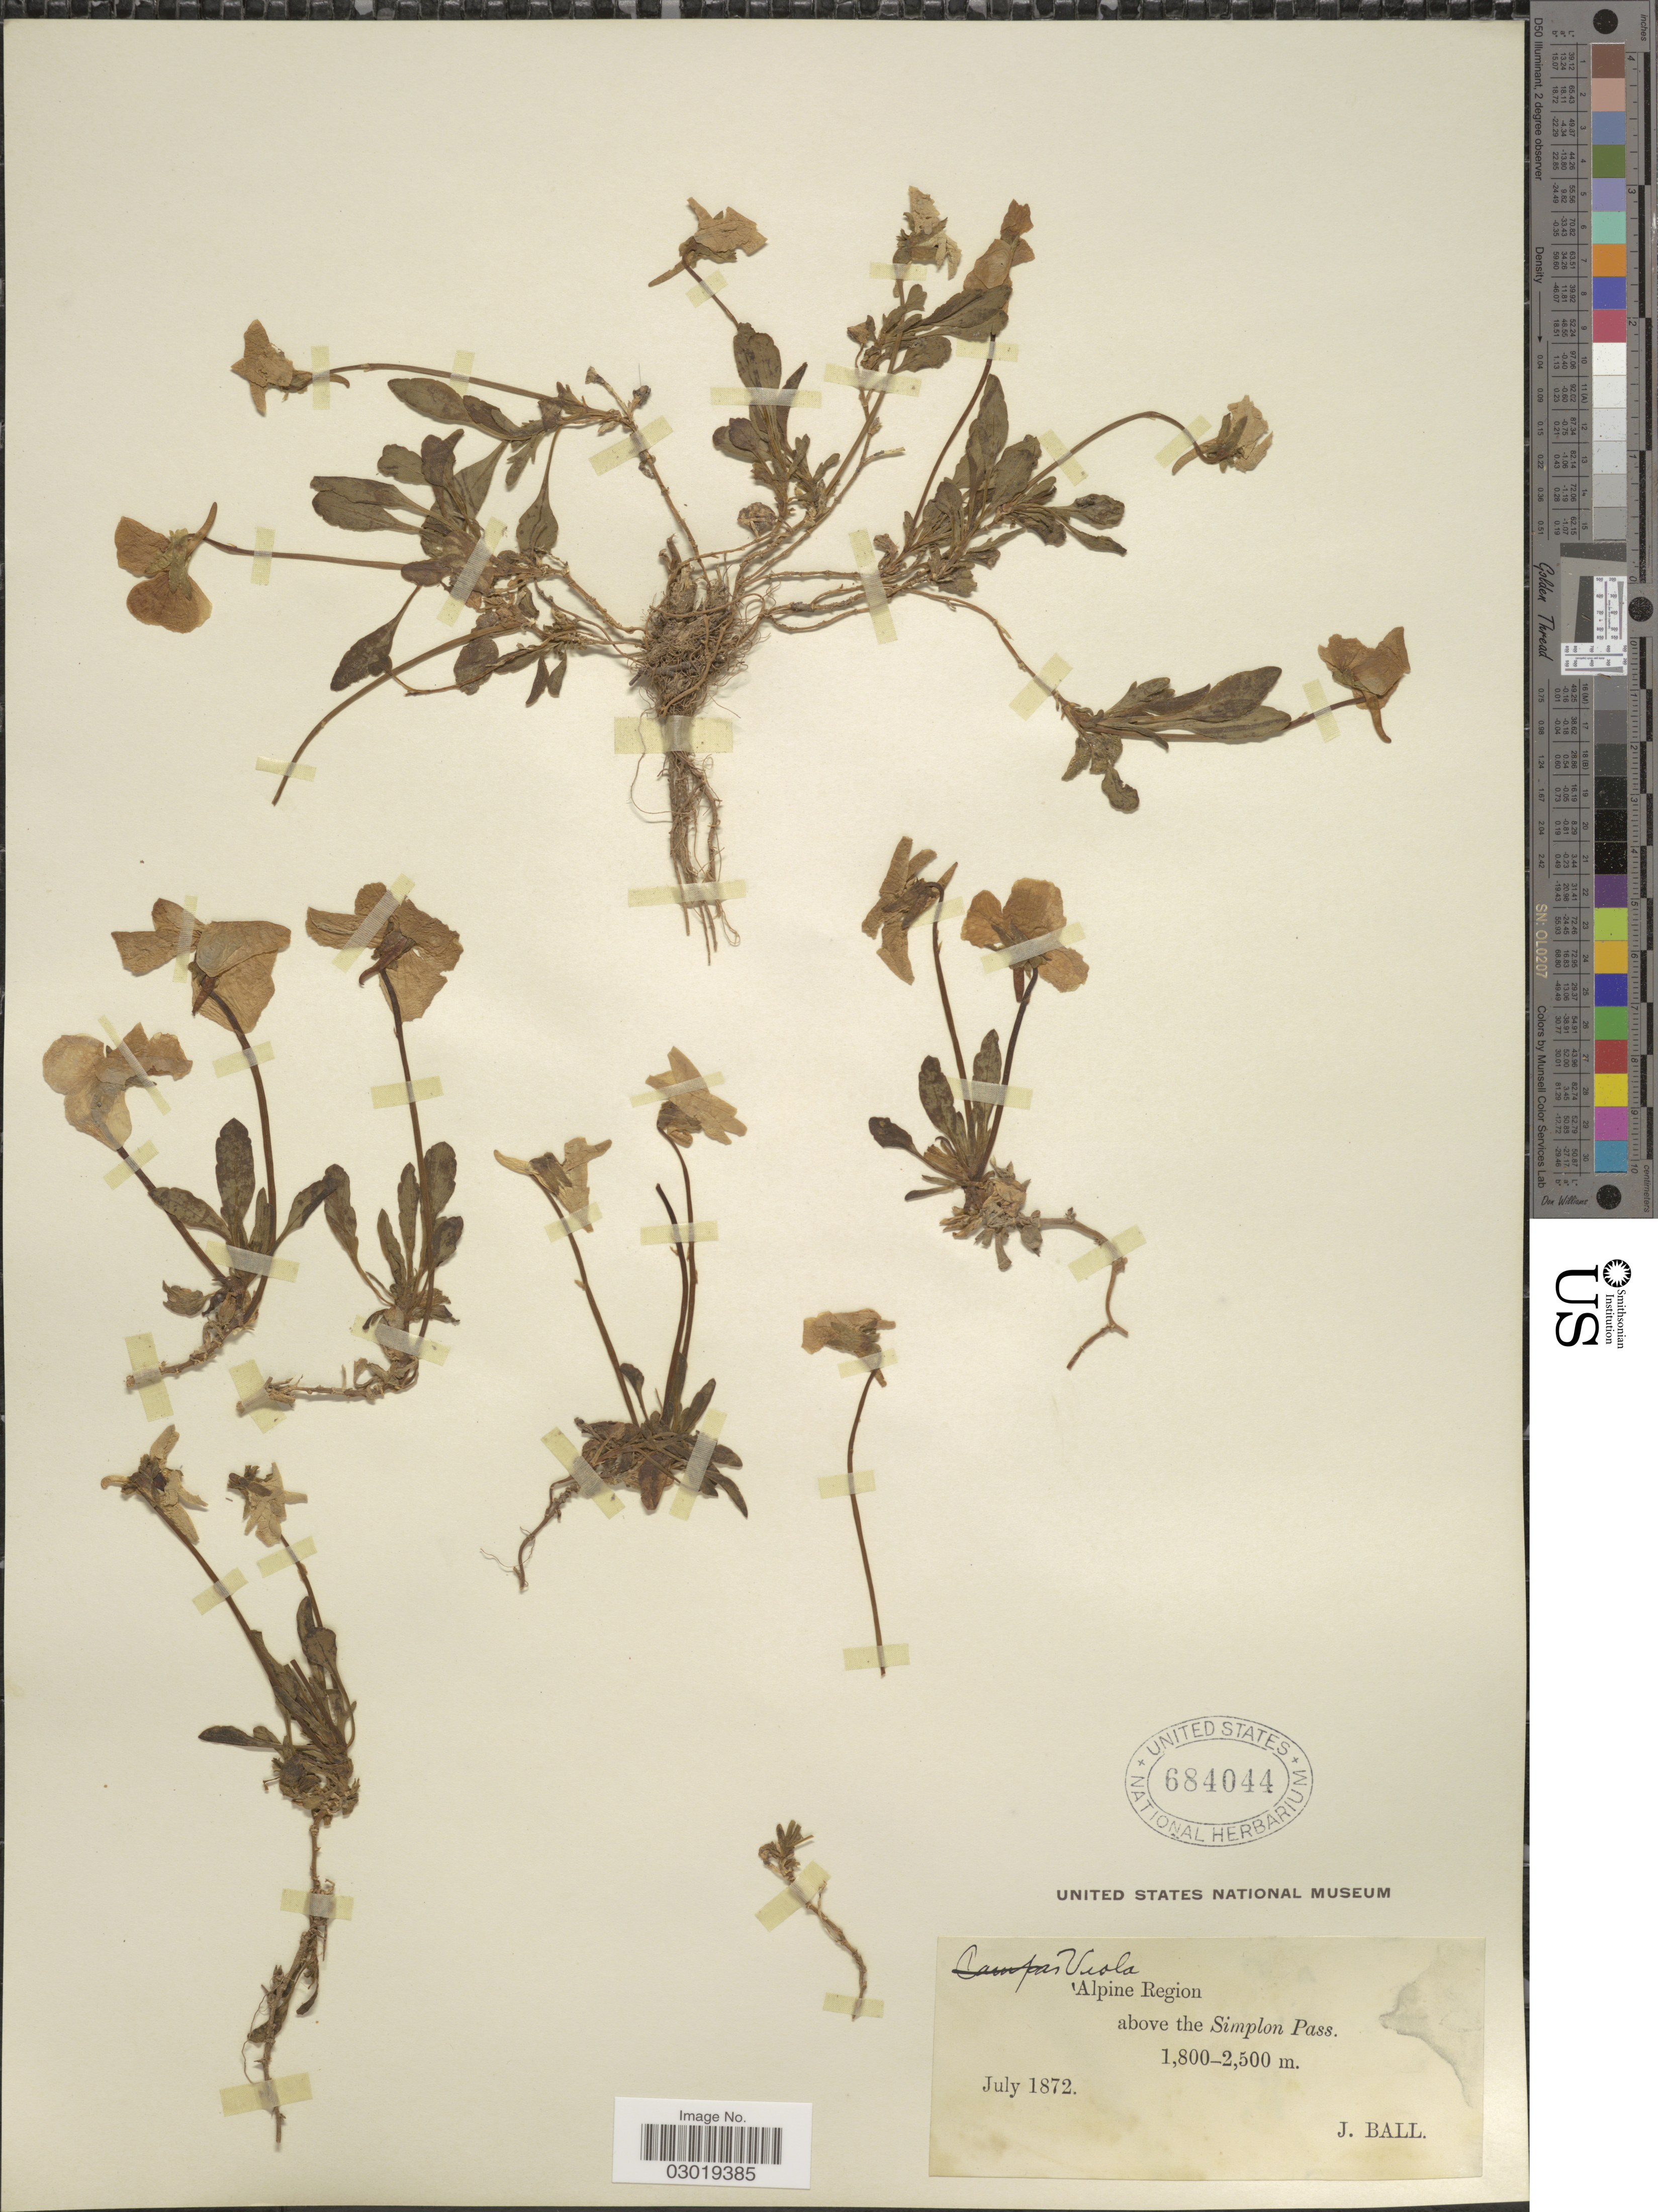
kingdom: Plantae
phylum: Tracheophyta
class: Magnoliopsida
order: Malpighiales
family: Violaceae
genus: Viola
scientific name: Viola sp.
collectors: J. Ball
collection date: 1872-07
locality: Alpine Region above the Simplon Pass.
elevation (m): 1800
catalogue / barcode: US 684044